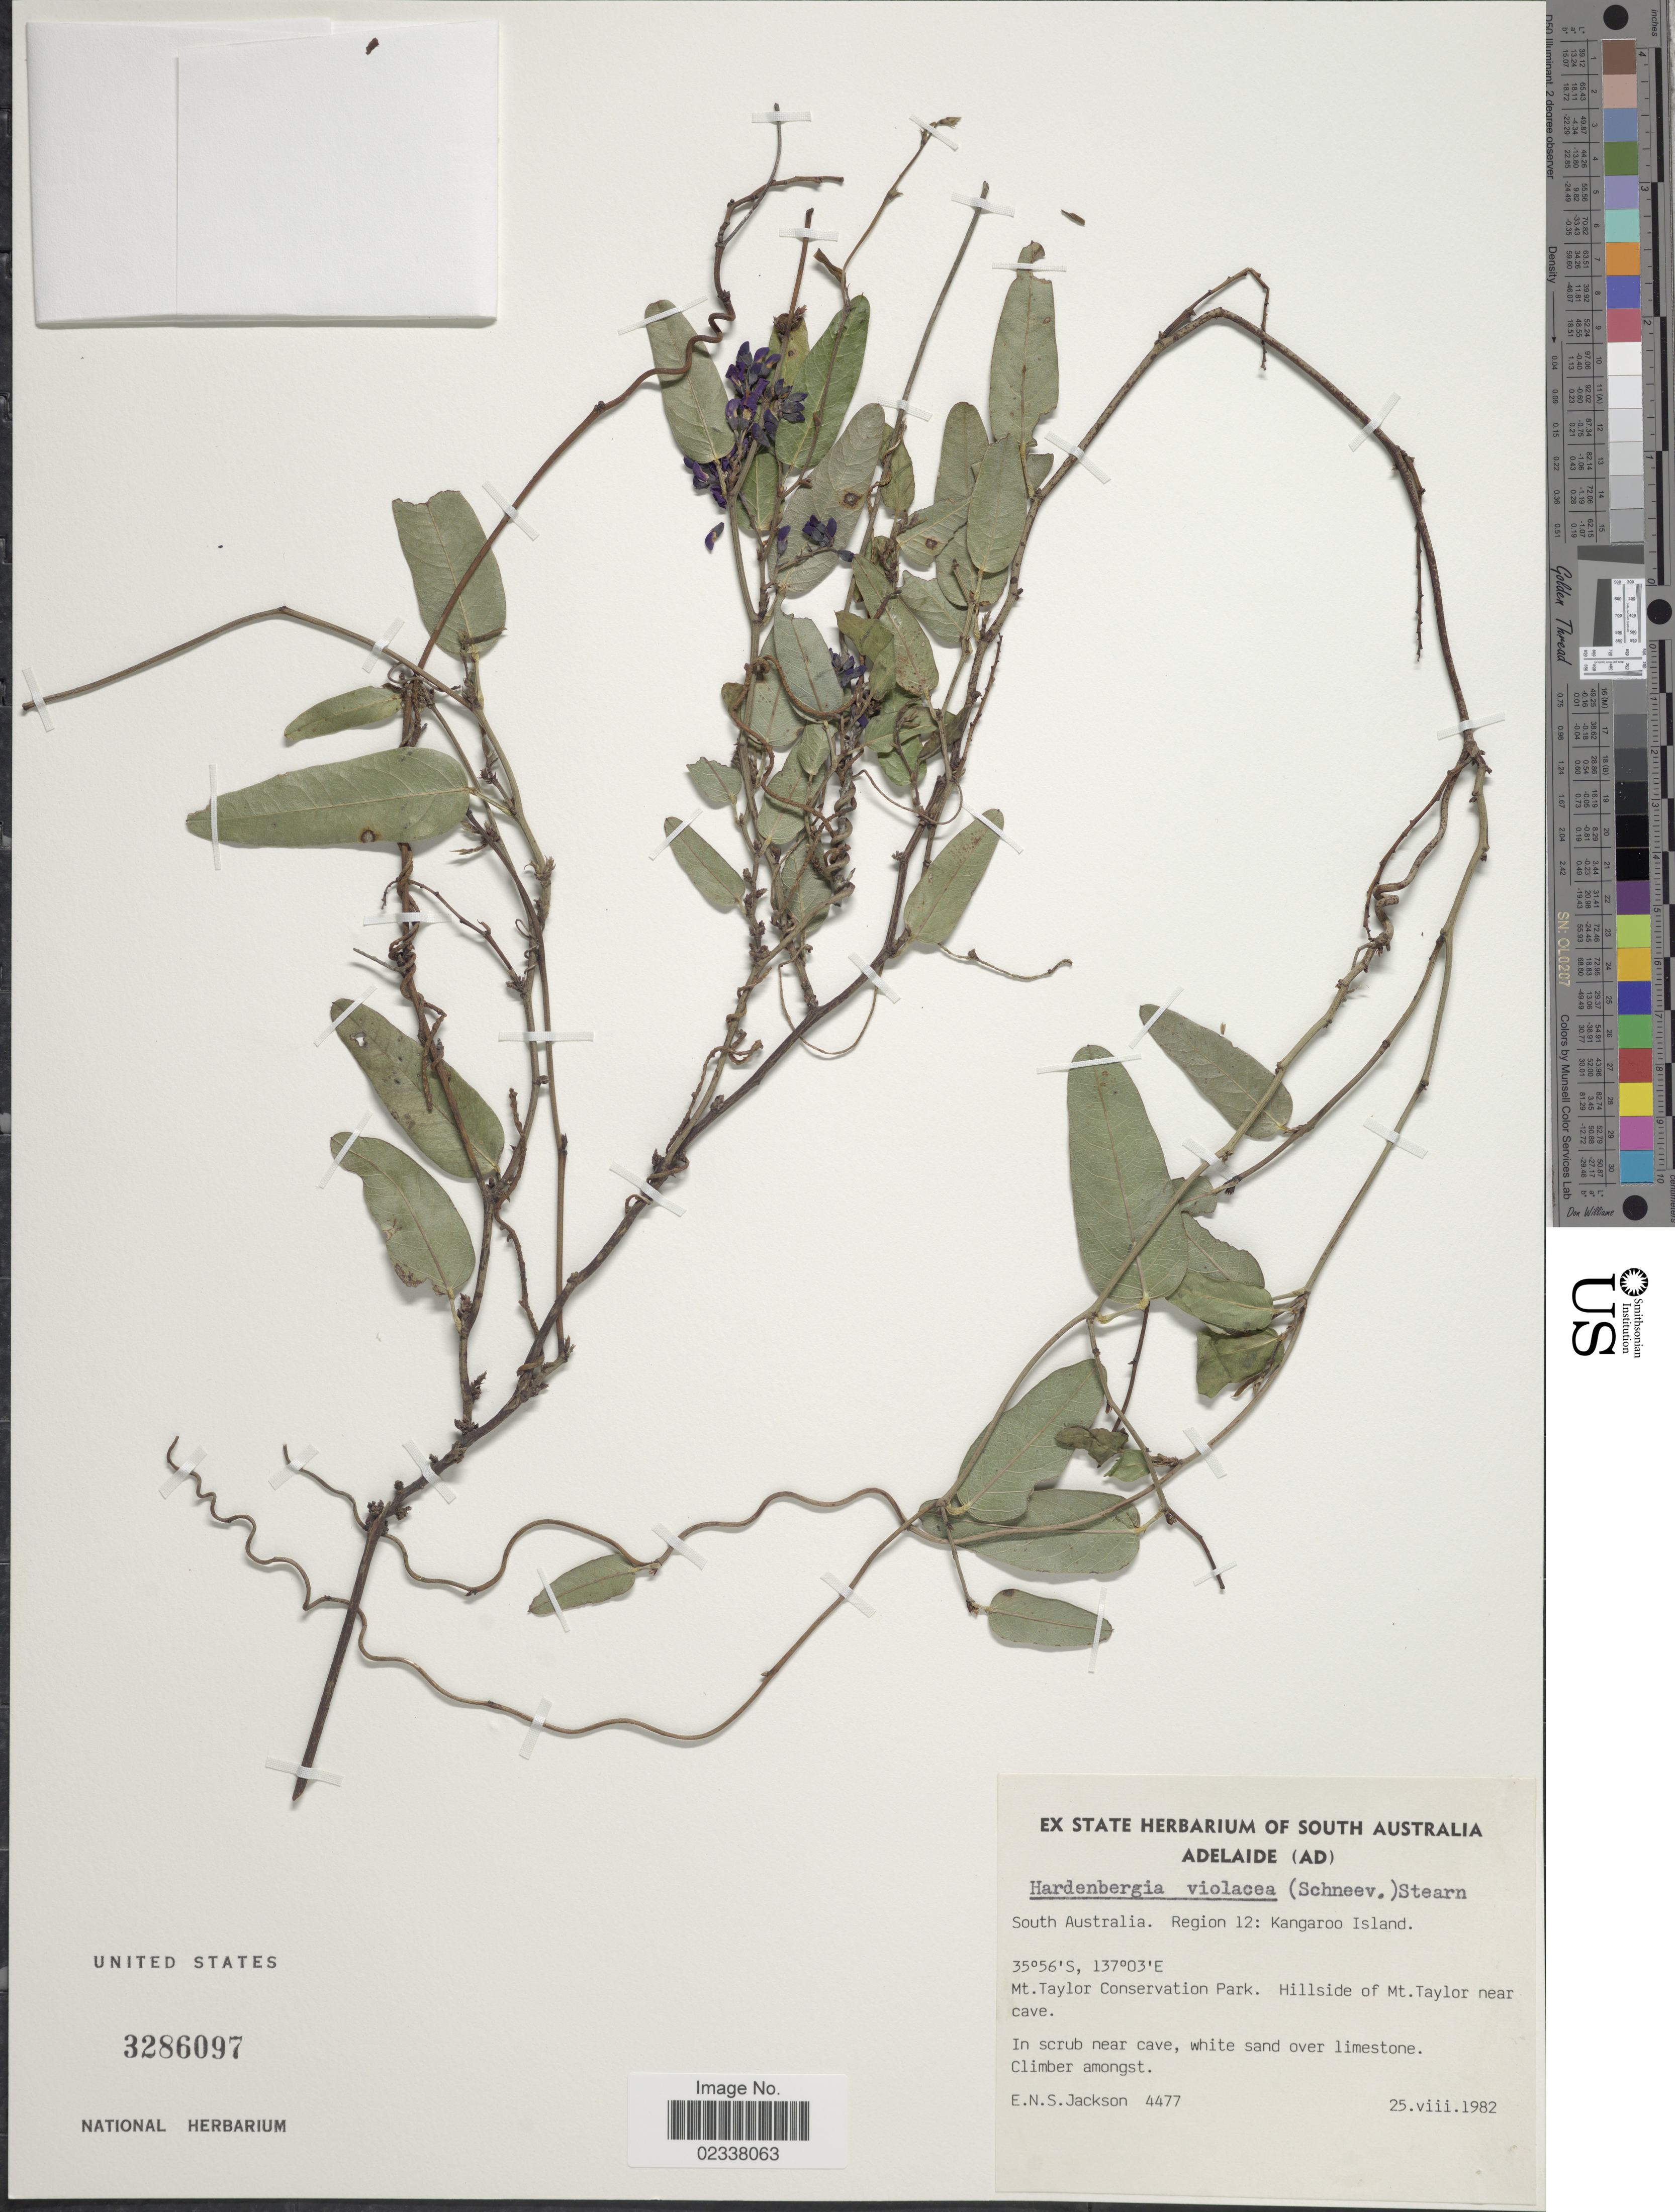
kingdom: Plantae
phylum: Tracheophyta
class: Magnoliopsida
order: Fabales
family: Fabaceae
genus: Hardenbergia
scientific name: Hardenbergia violacea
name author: (Schneev.) Stearn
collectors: E. Jackson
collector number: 4477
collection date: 1982-08-25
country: Australia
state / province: South Australia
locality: Region 12: Kangaroo Island. Mt. Taylor Conservation Park. Hillside of Mt. Taylor near cave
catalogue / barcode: US 3286097